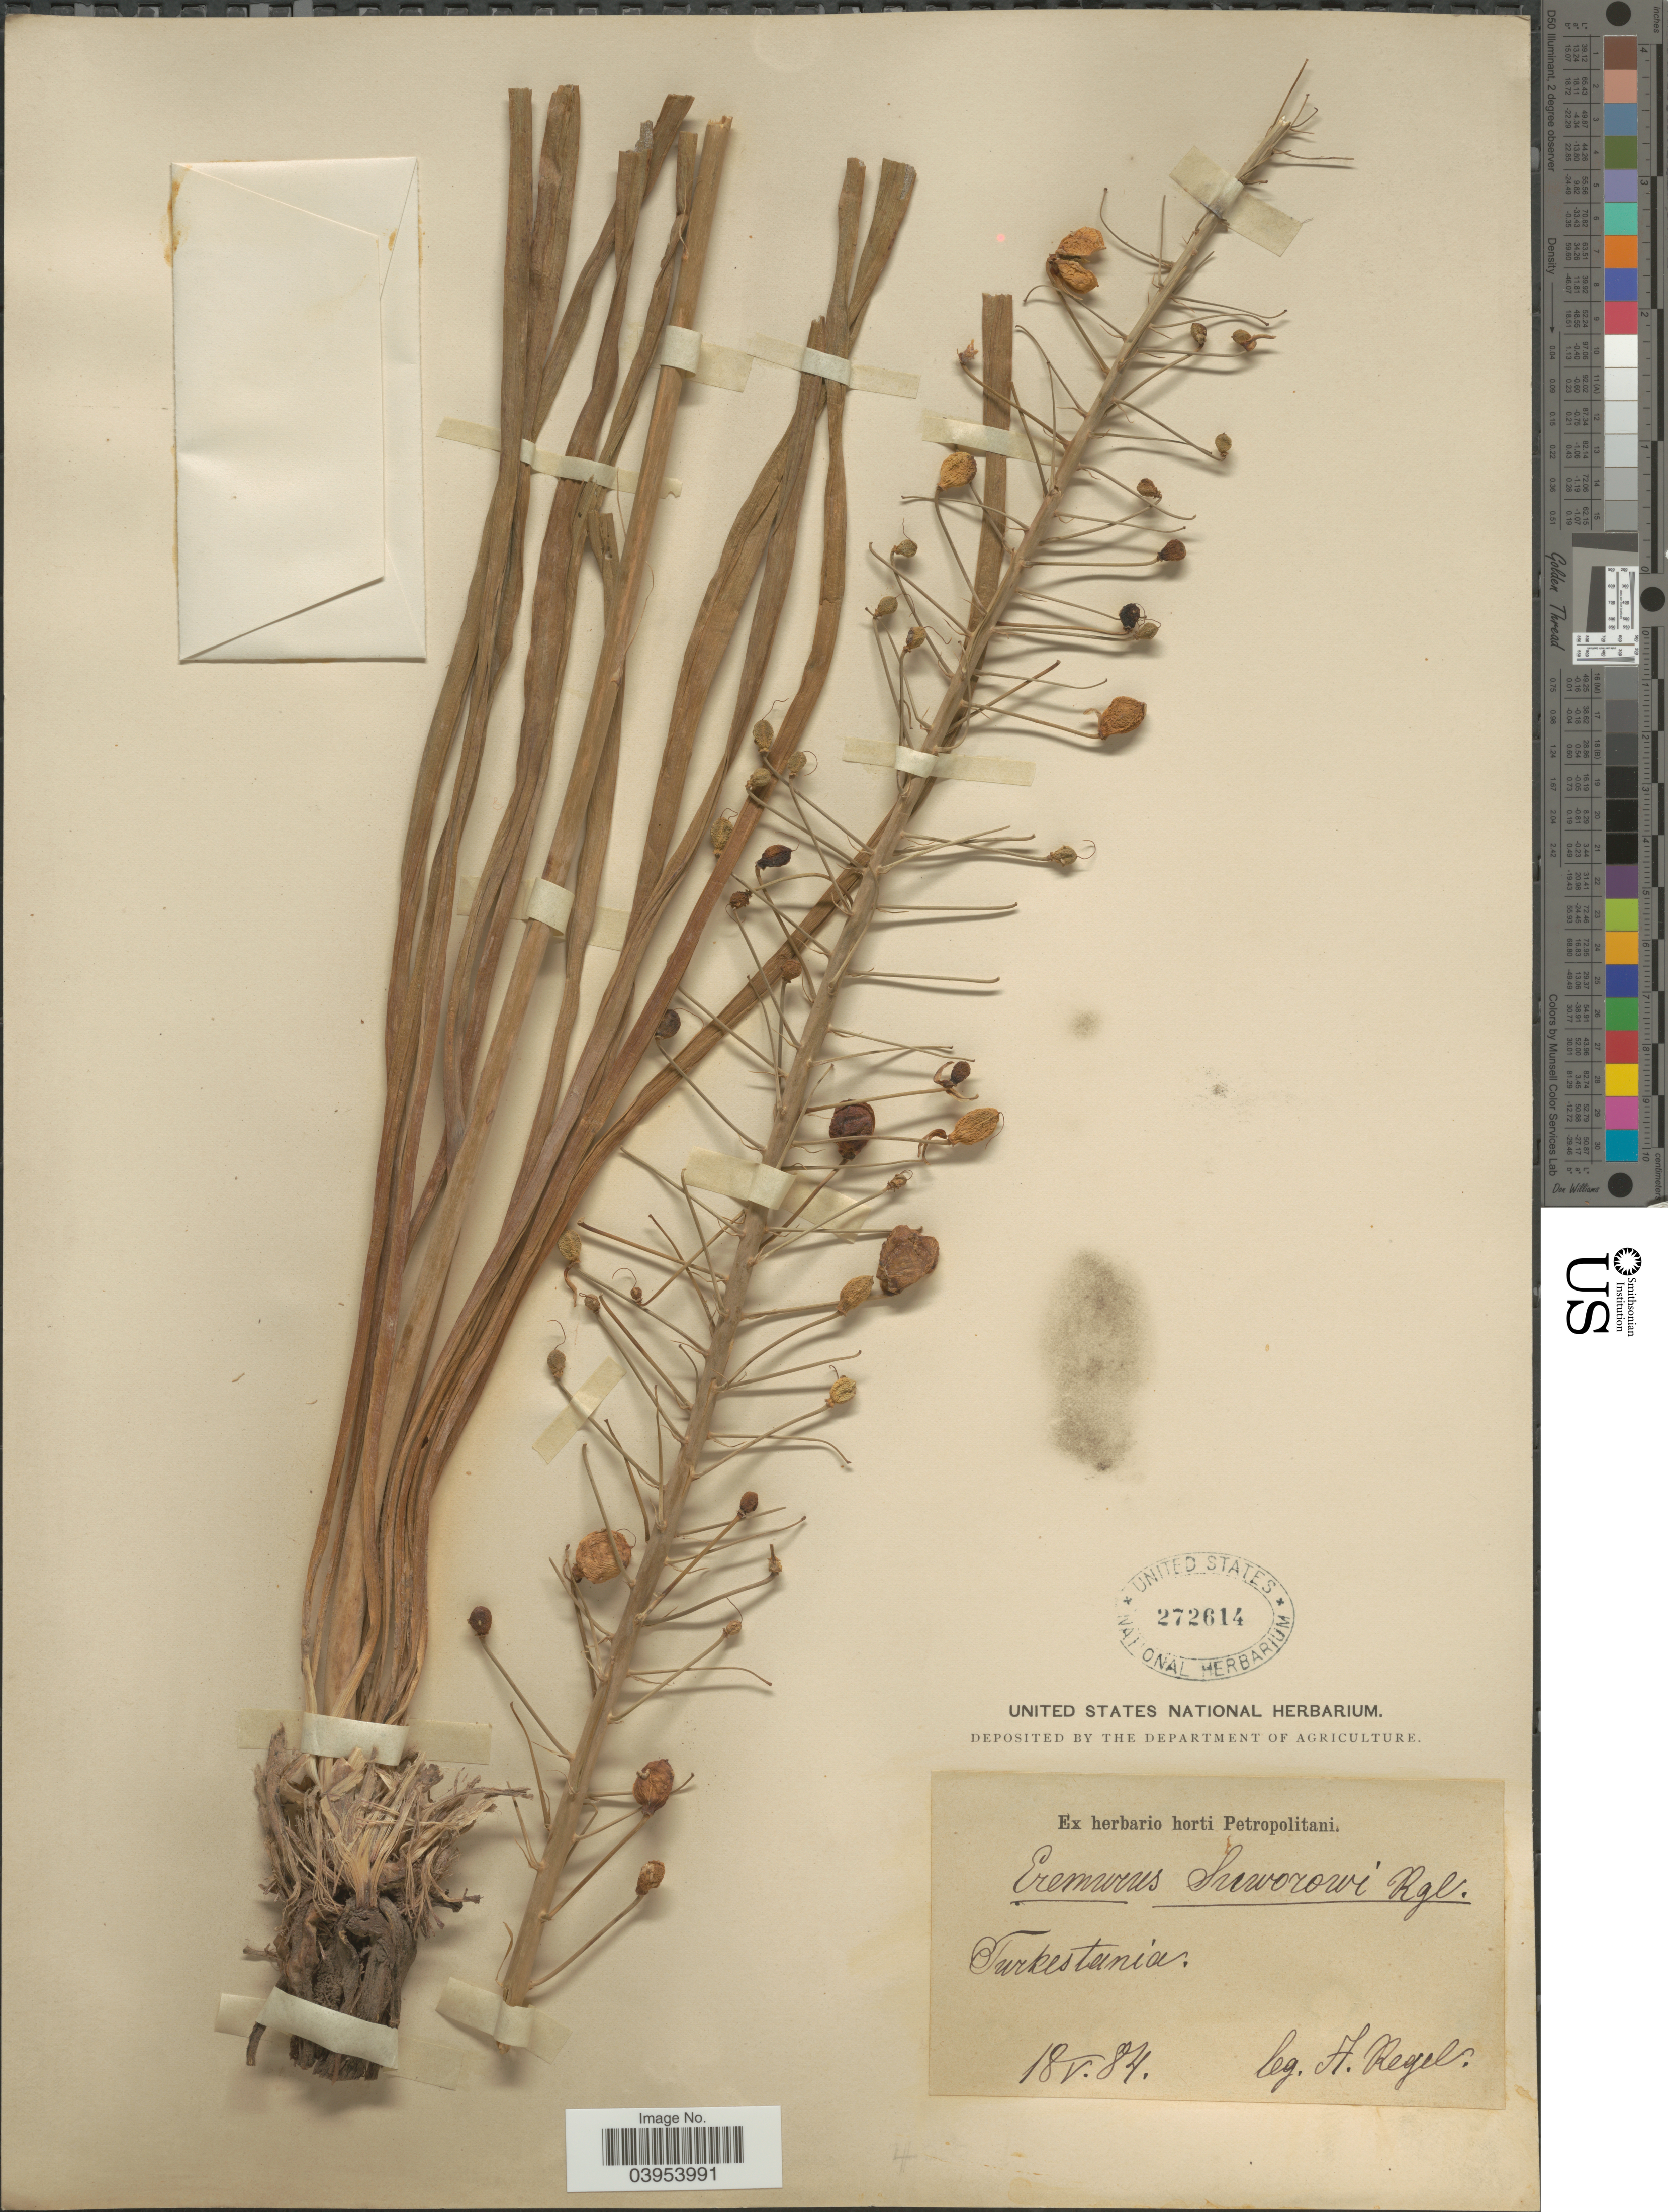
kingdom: Plantae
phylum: Tracheophyta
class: Liliopsida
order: Asparagales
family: Asphodelaceae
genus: Eremurus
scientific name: Eremurus suworowi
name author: Regel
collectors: A. Regel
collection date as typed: Transcribed d/m/y: /5/84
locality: Turkestania.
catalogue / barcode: US 272614